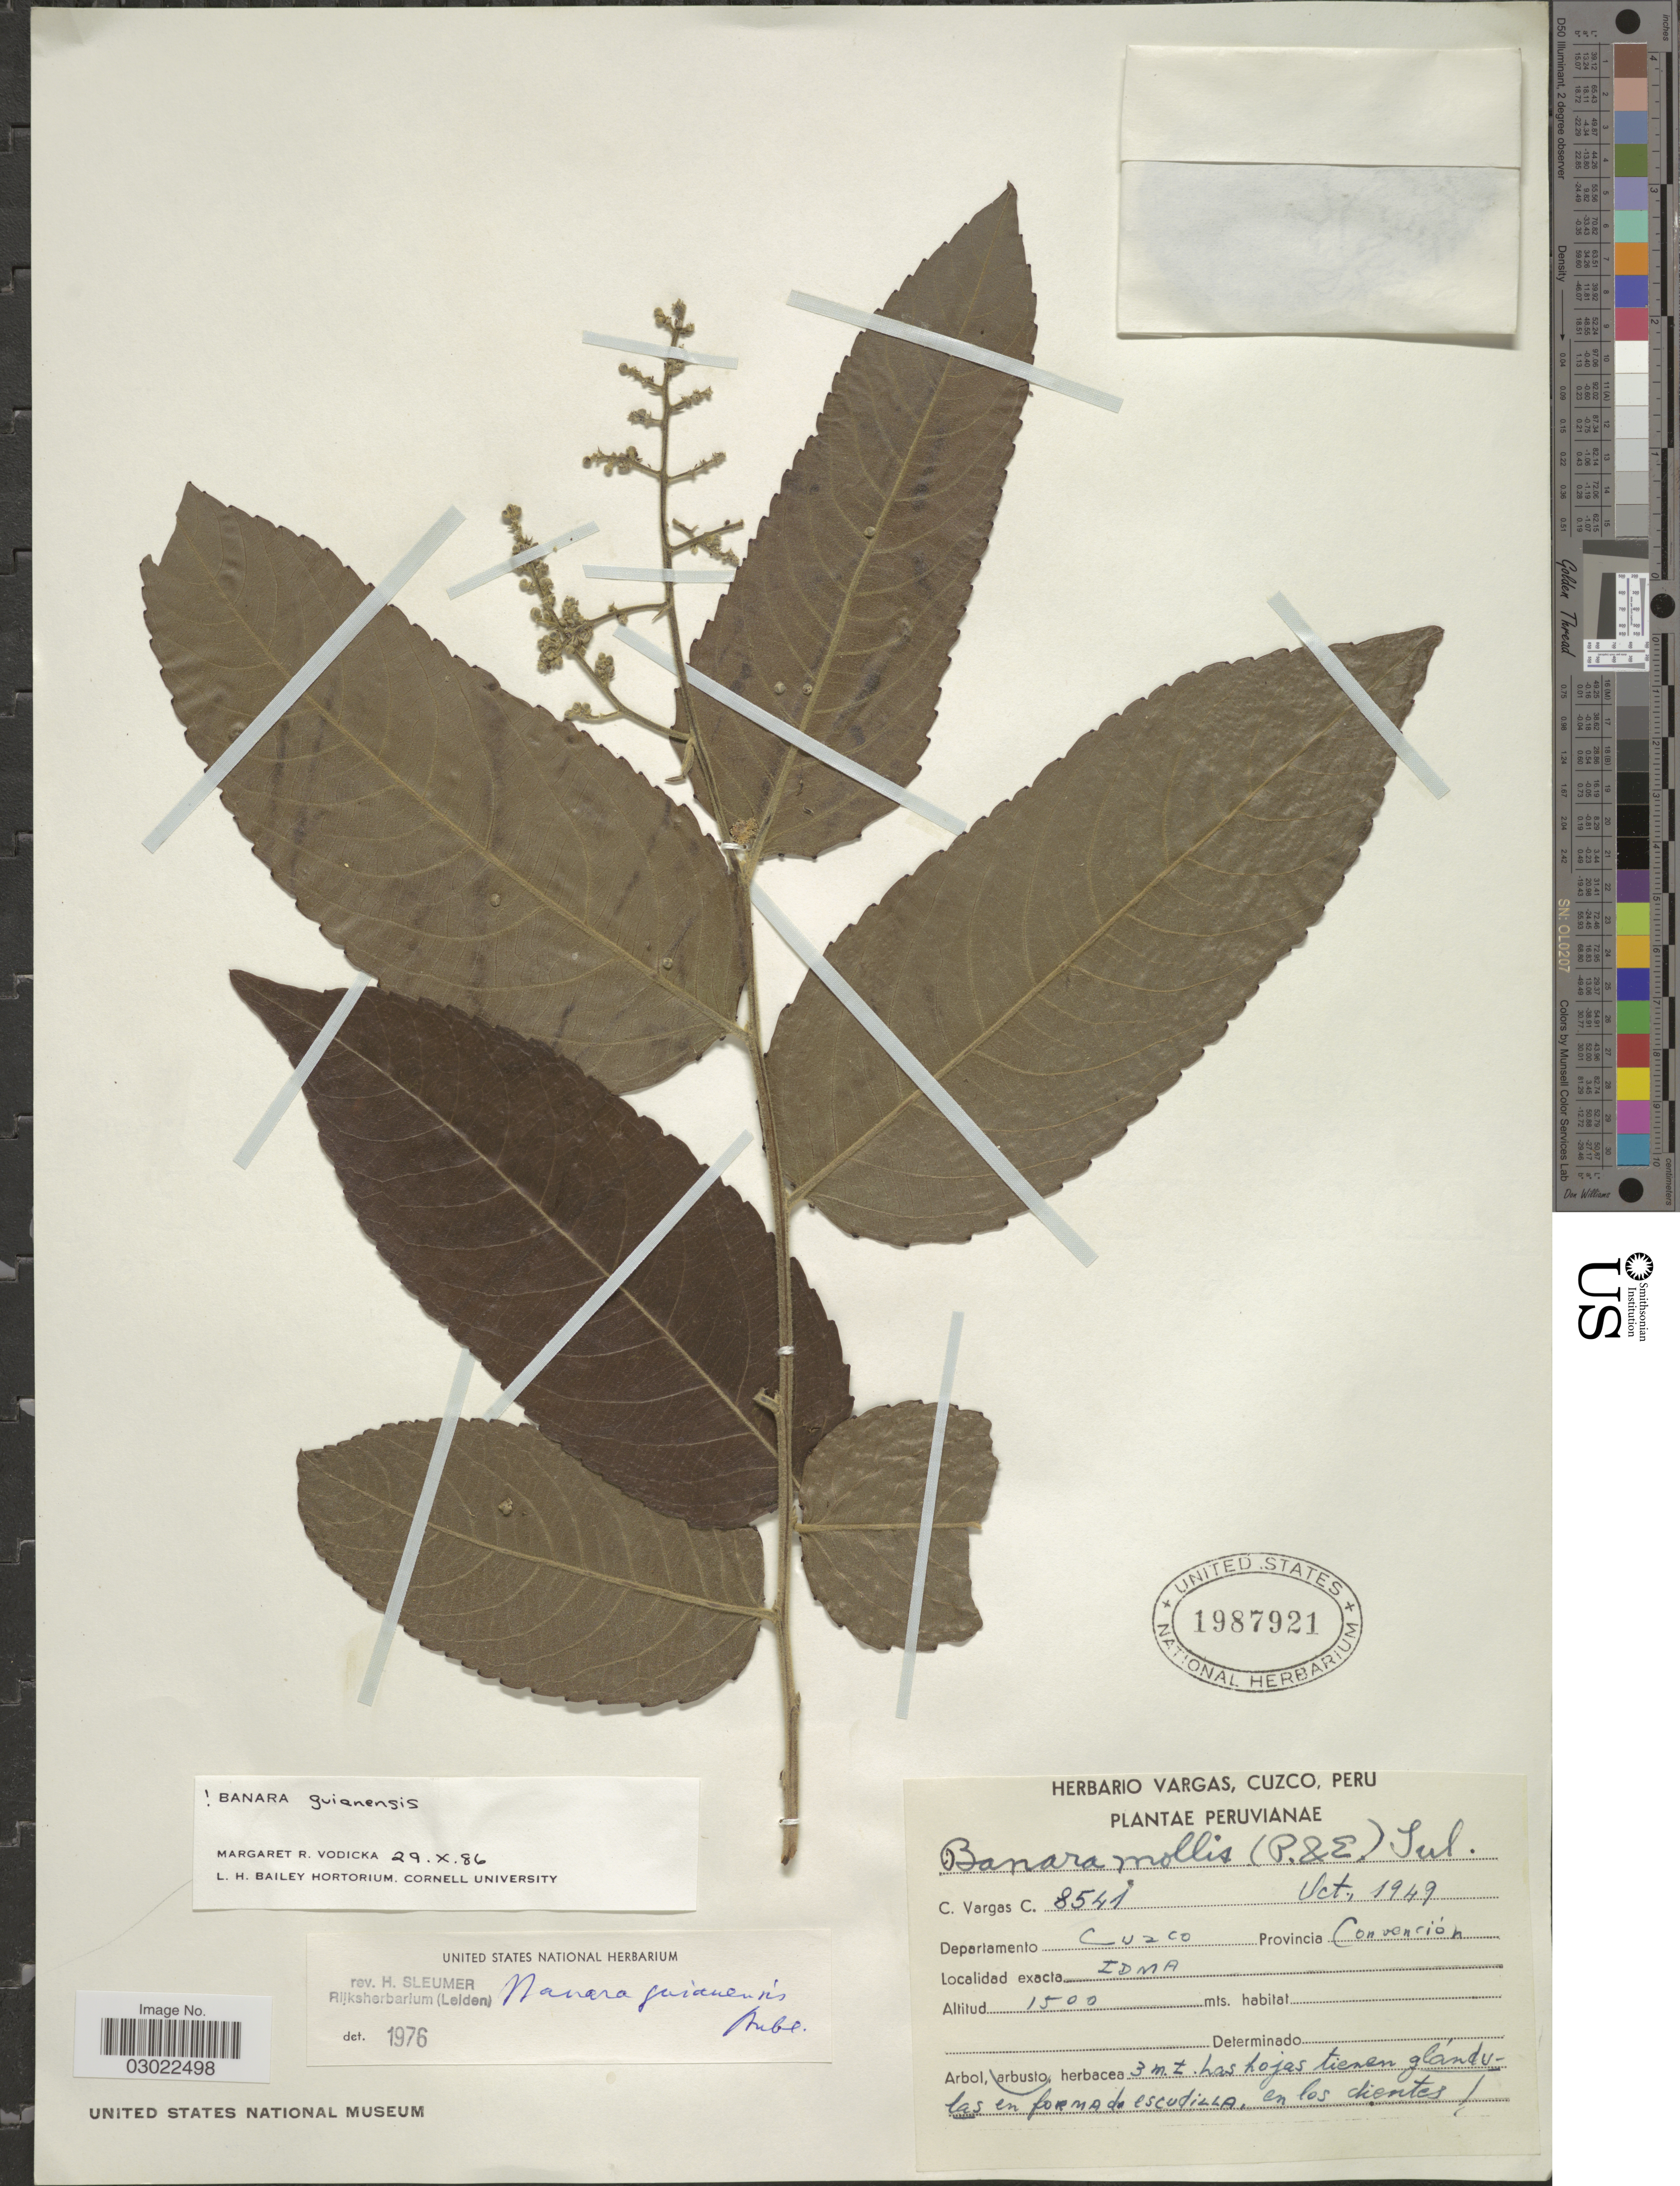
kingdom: Plantae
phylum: Tracheophyta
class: Magnoliopsida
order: Malpighiales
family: Salicaceae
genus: Banara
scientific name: Banara guianensis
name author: Aubl.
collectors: C. Vargas Calderón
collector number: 8541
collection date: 1949-10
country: Peru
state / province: Cusco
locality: Departamento Cuzco. Province Convención. IDMA.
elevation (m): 1500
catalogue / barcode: US 1987921